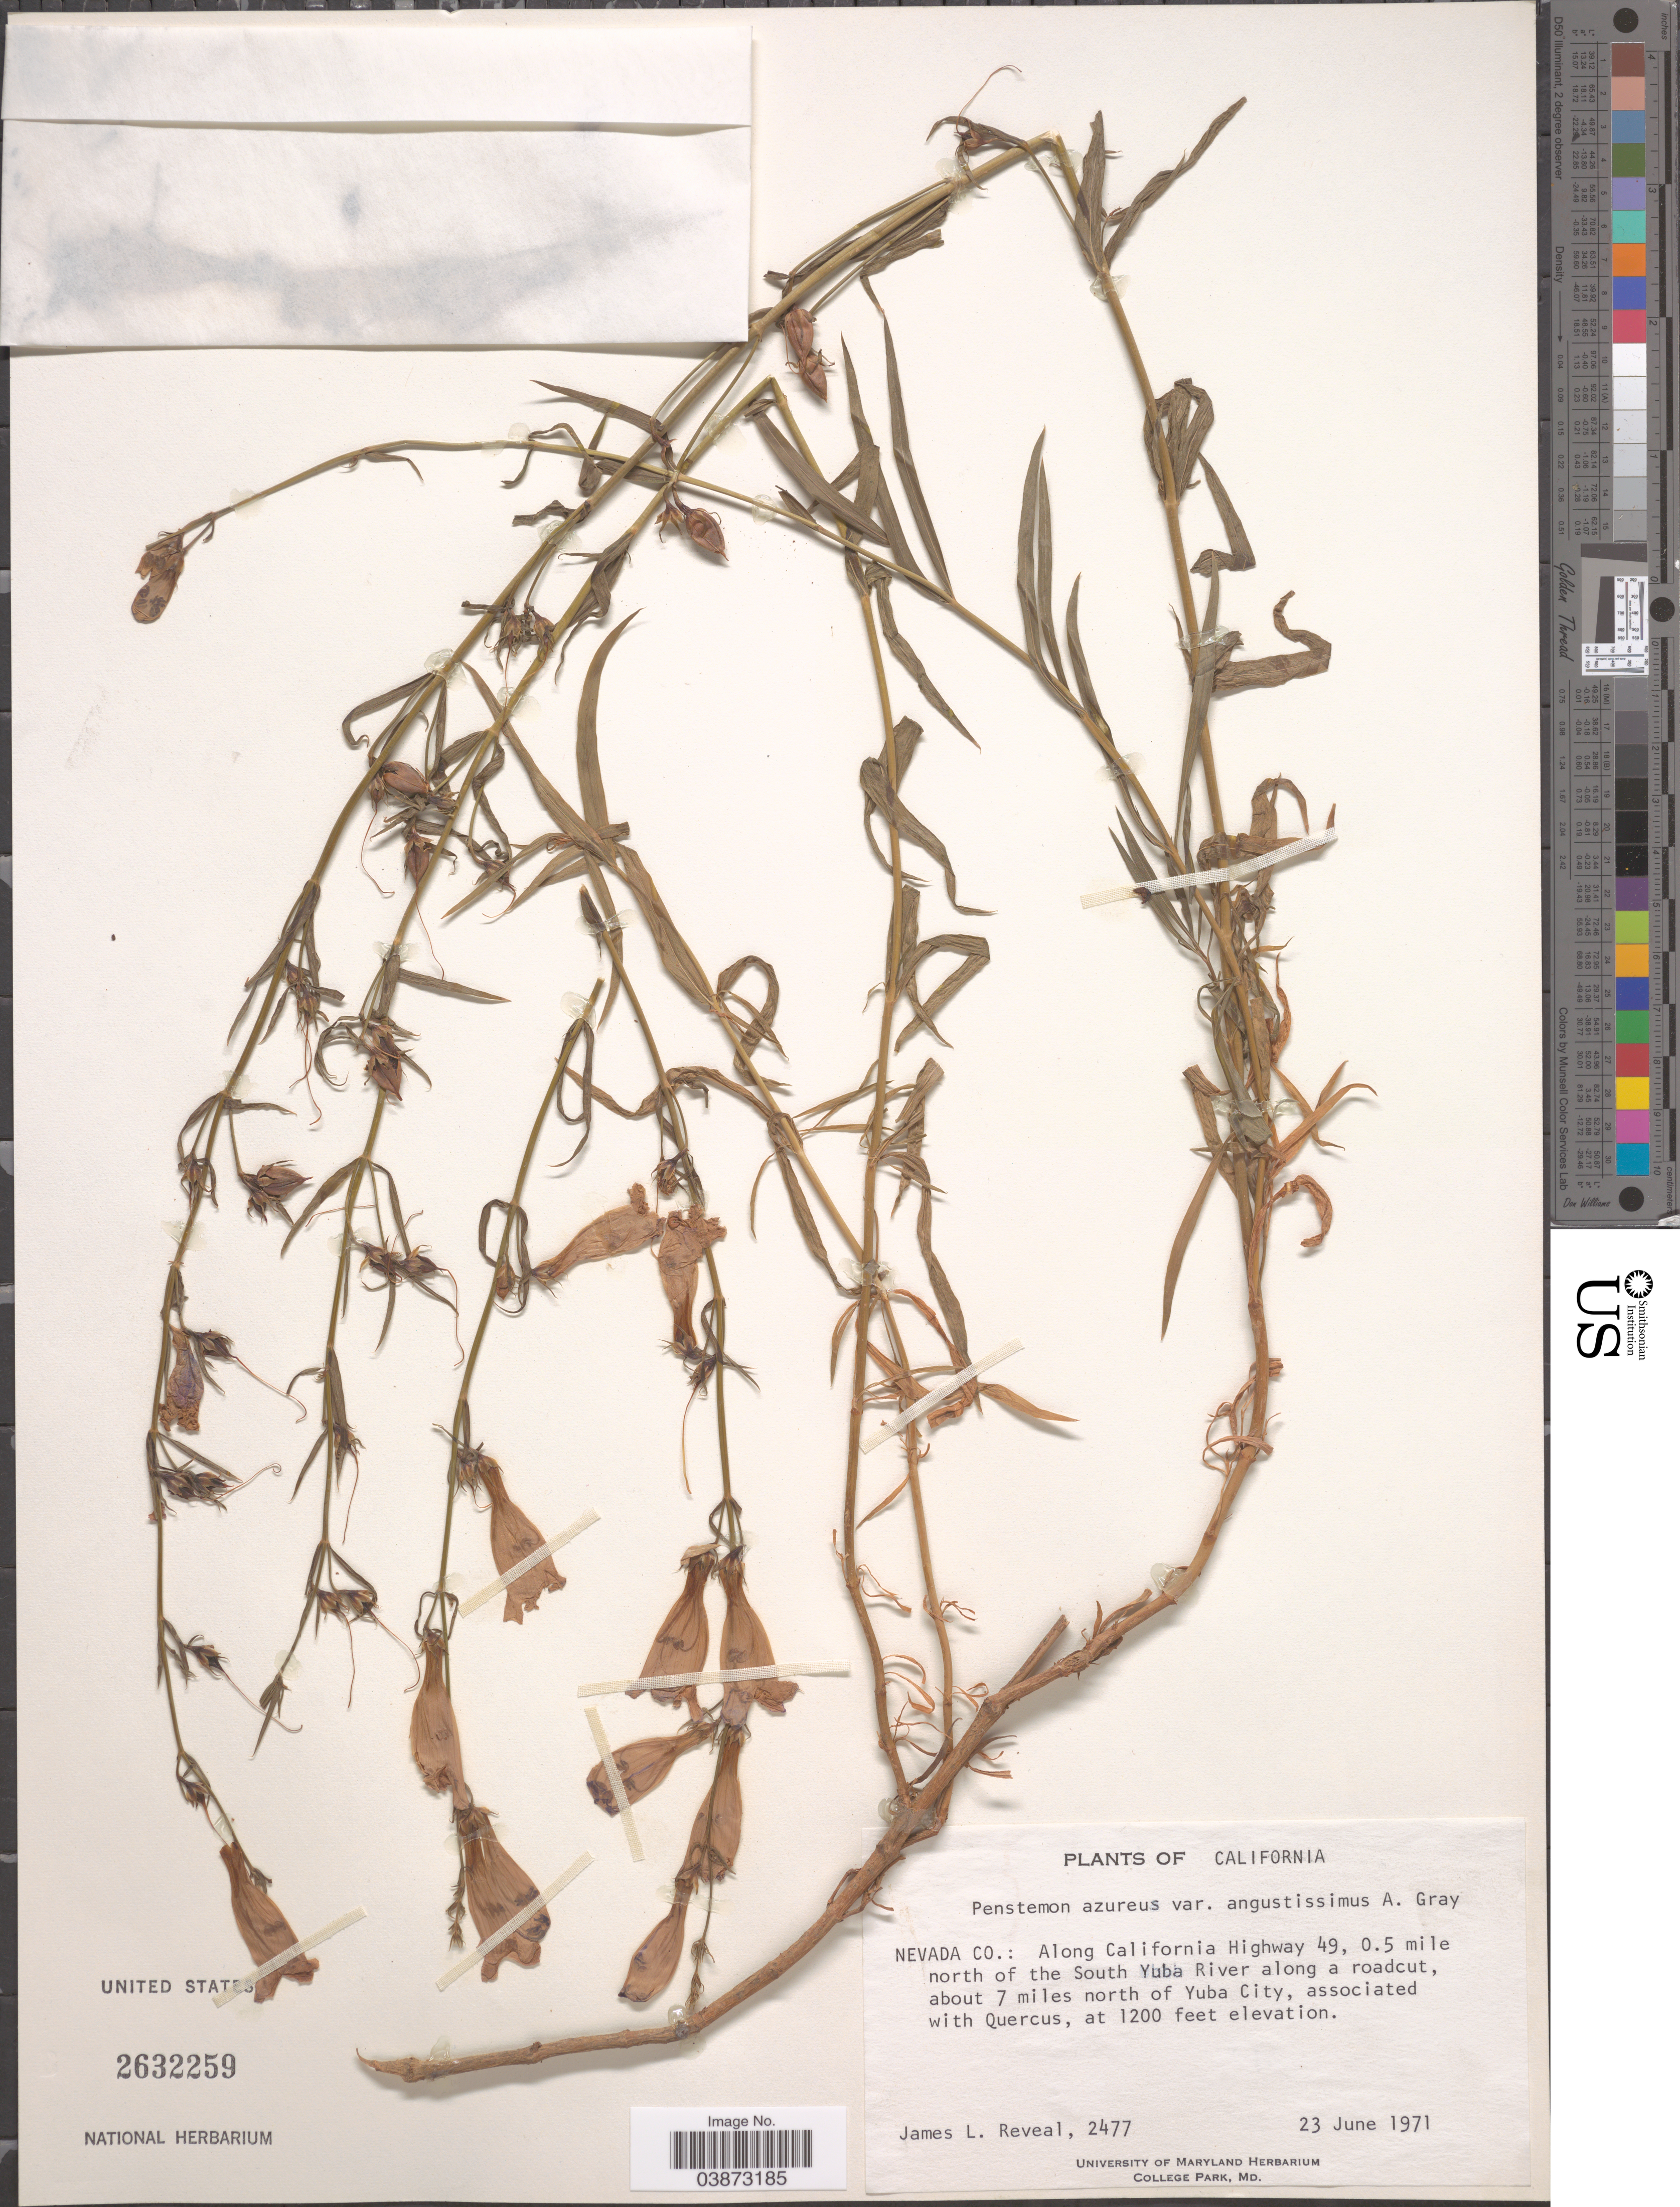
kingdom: Plantae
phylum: Tracheophyta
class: Magnoliopsida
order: Lamiales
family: Plantaginaceae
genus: Penstemon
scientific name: Penstemon azureus subsp. angustissimus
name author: (A. Gray) D.D. Keck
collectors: J. L. Reveal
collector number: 2477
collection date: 1971-06-23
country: United States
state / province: California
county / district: Nevada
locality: Nevada Co.: Along California Highway 49, 0.5 mile north of the South Yuba River along a roadcut, about 7 miles north of Yuba City.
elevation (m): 366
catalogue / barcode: US 2632259